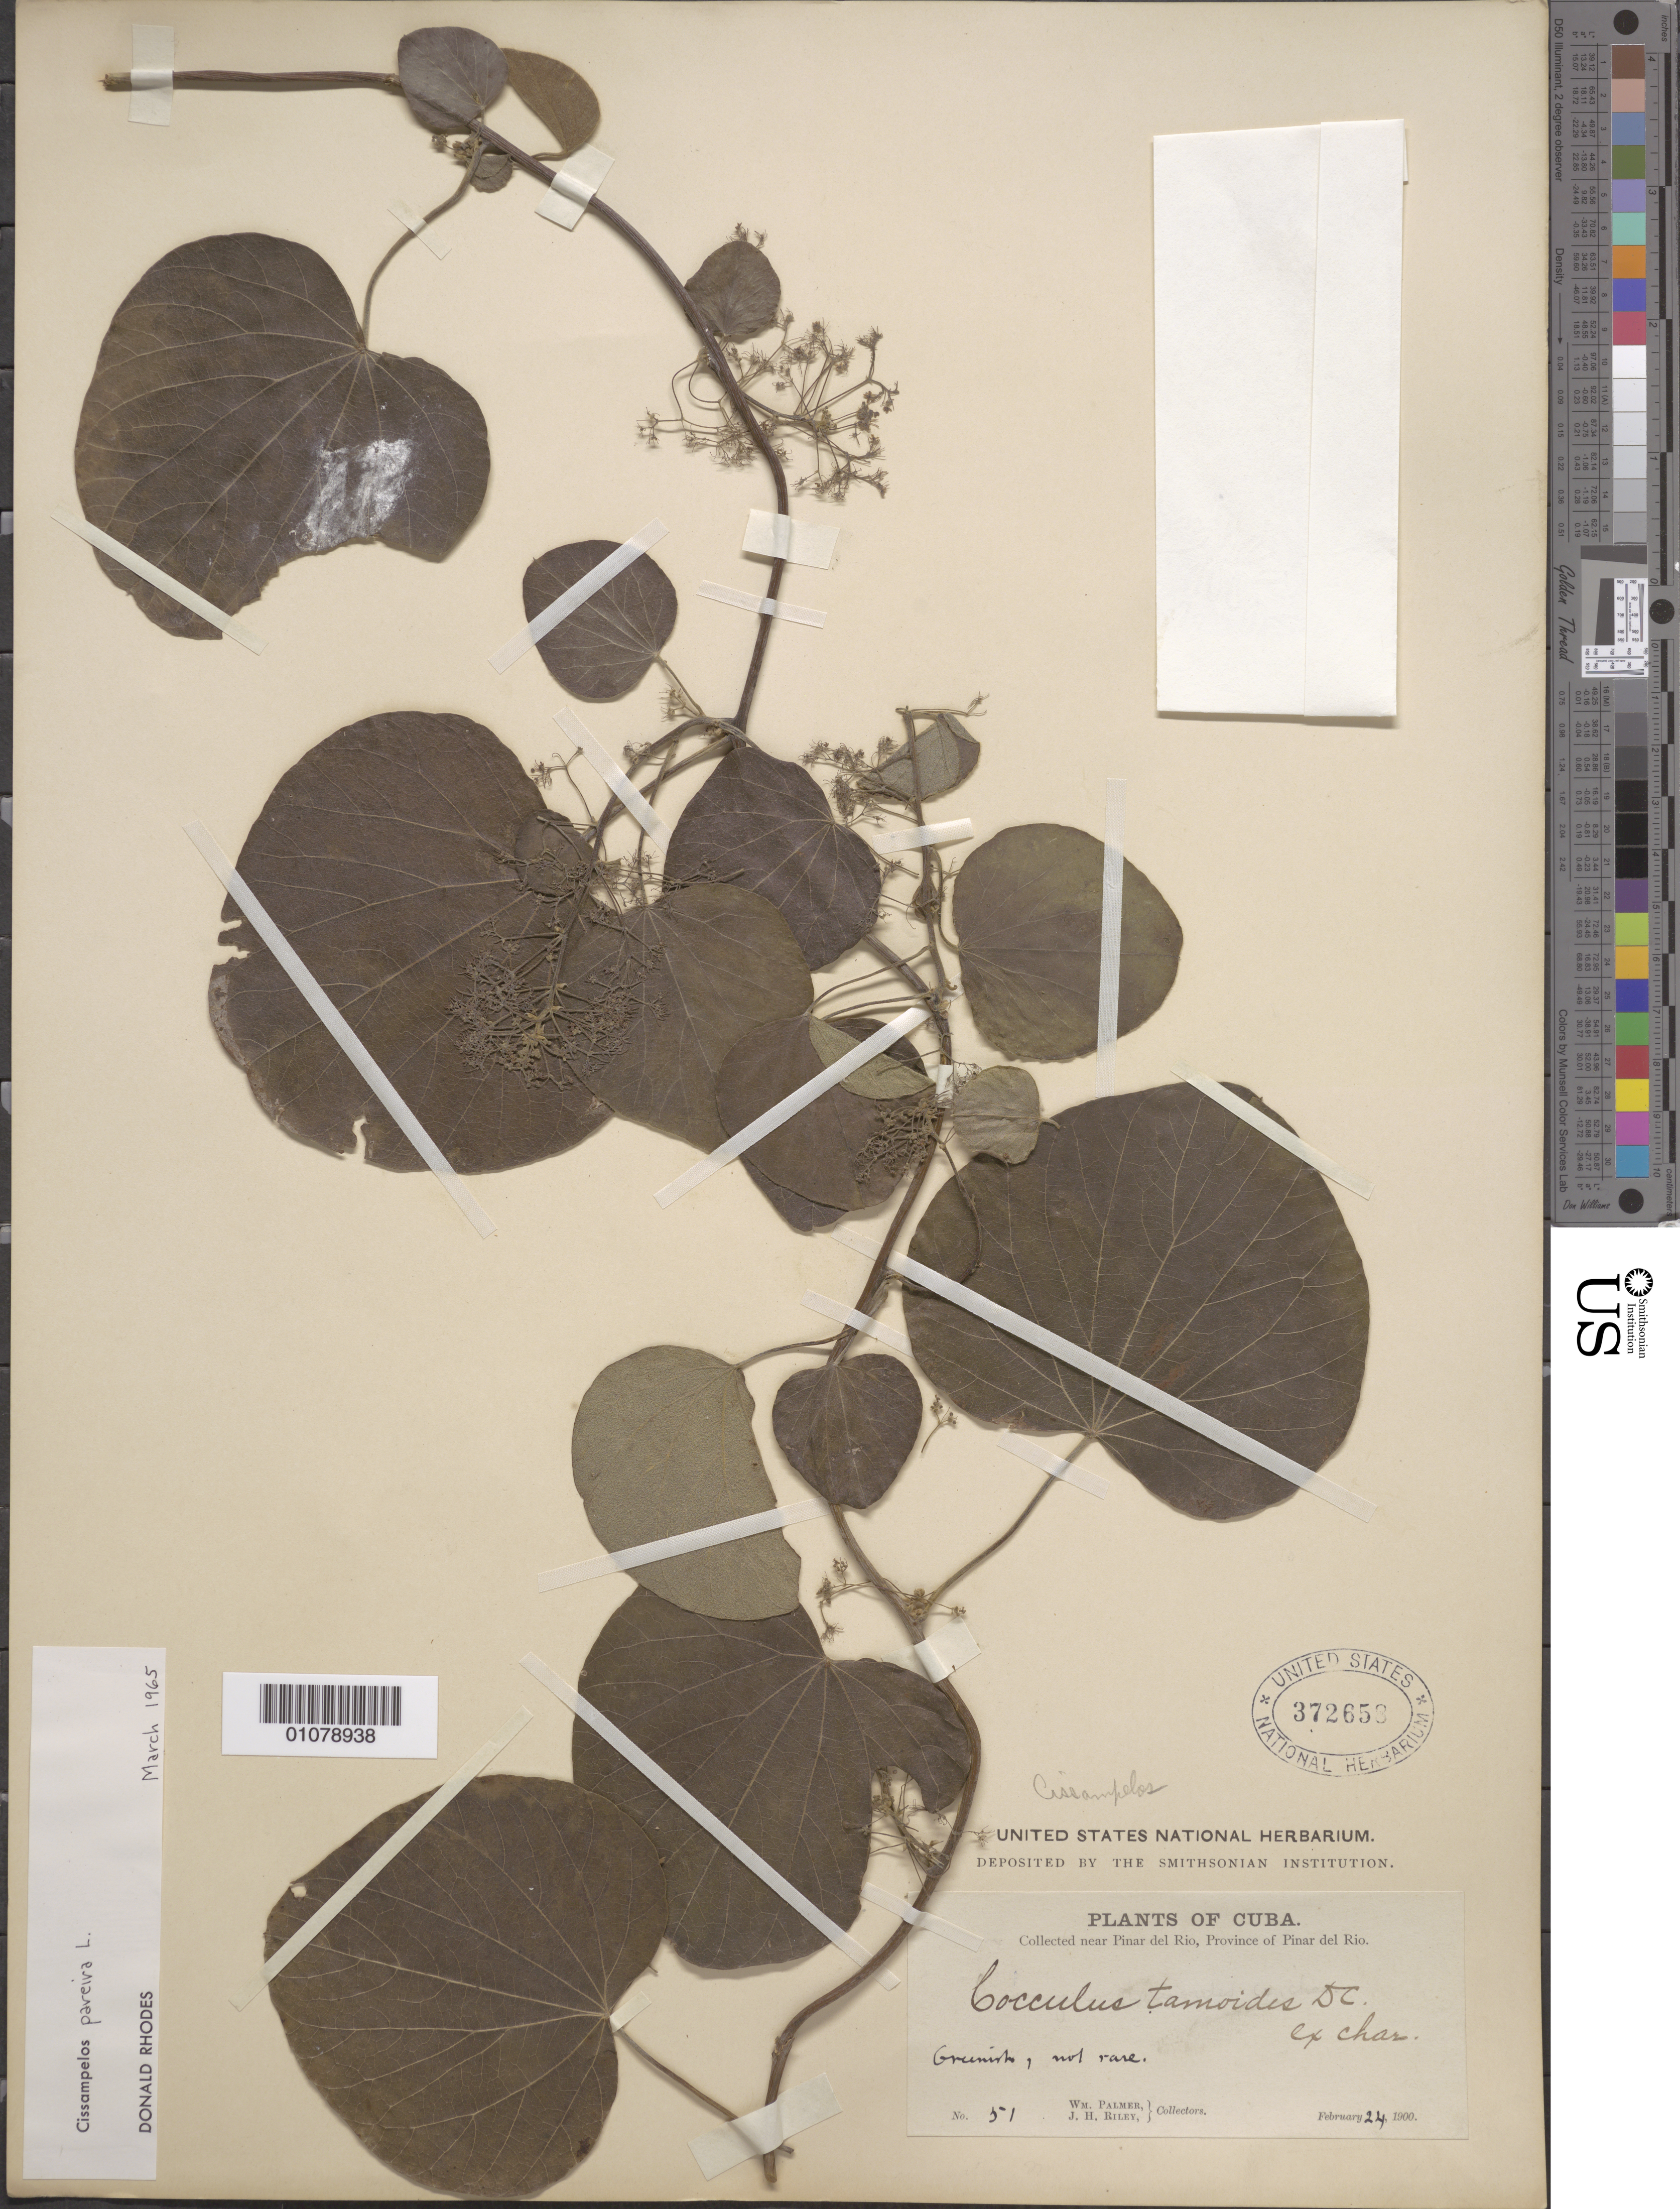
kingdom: Plantae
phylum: Tracheophyta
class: Magnoliopsida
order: Ranunculales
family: Menispermaceae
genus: Cissampelos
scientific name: Cissampelos pareira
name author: L.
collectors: W. Palmer & J. H. Riley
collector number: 51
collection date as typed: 24 Feb 1900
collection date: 1900-02-24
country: Cuba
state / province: Pinar del Rio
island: Cuba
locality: Pinar del Rio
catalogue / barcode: US 372653